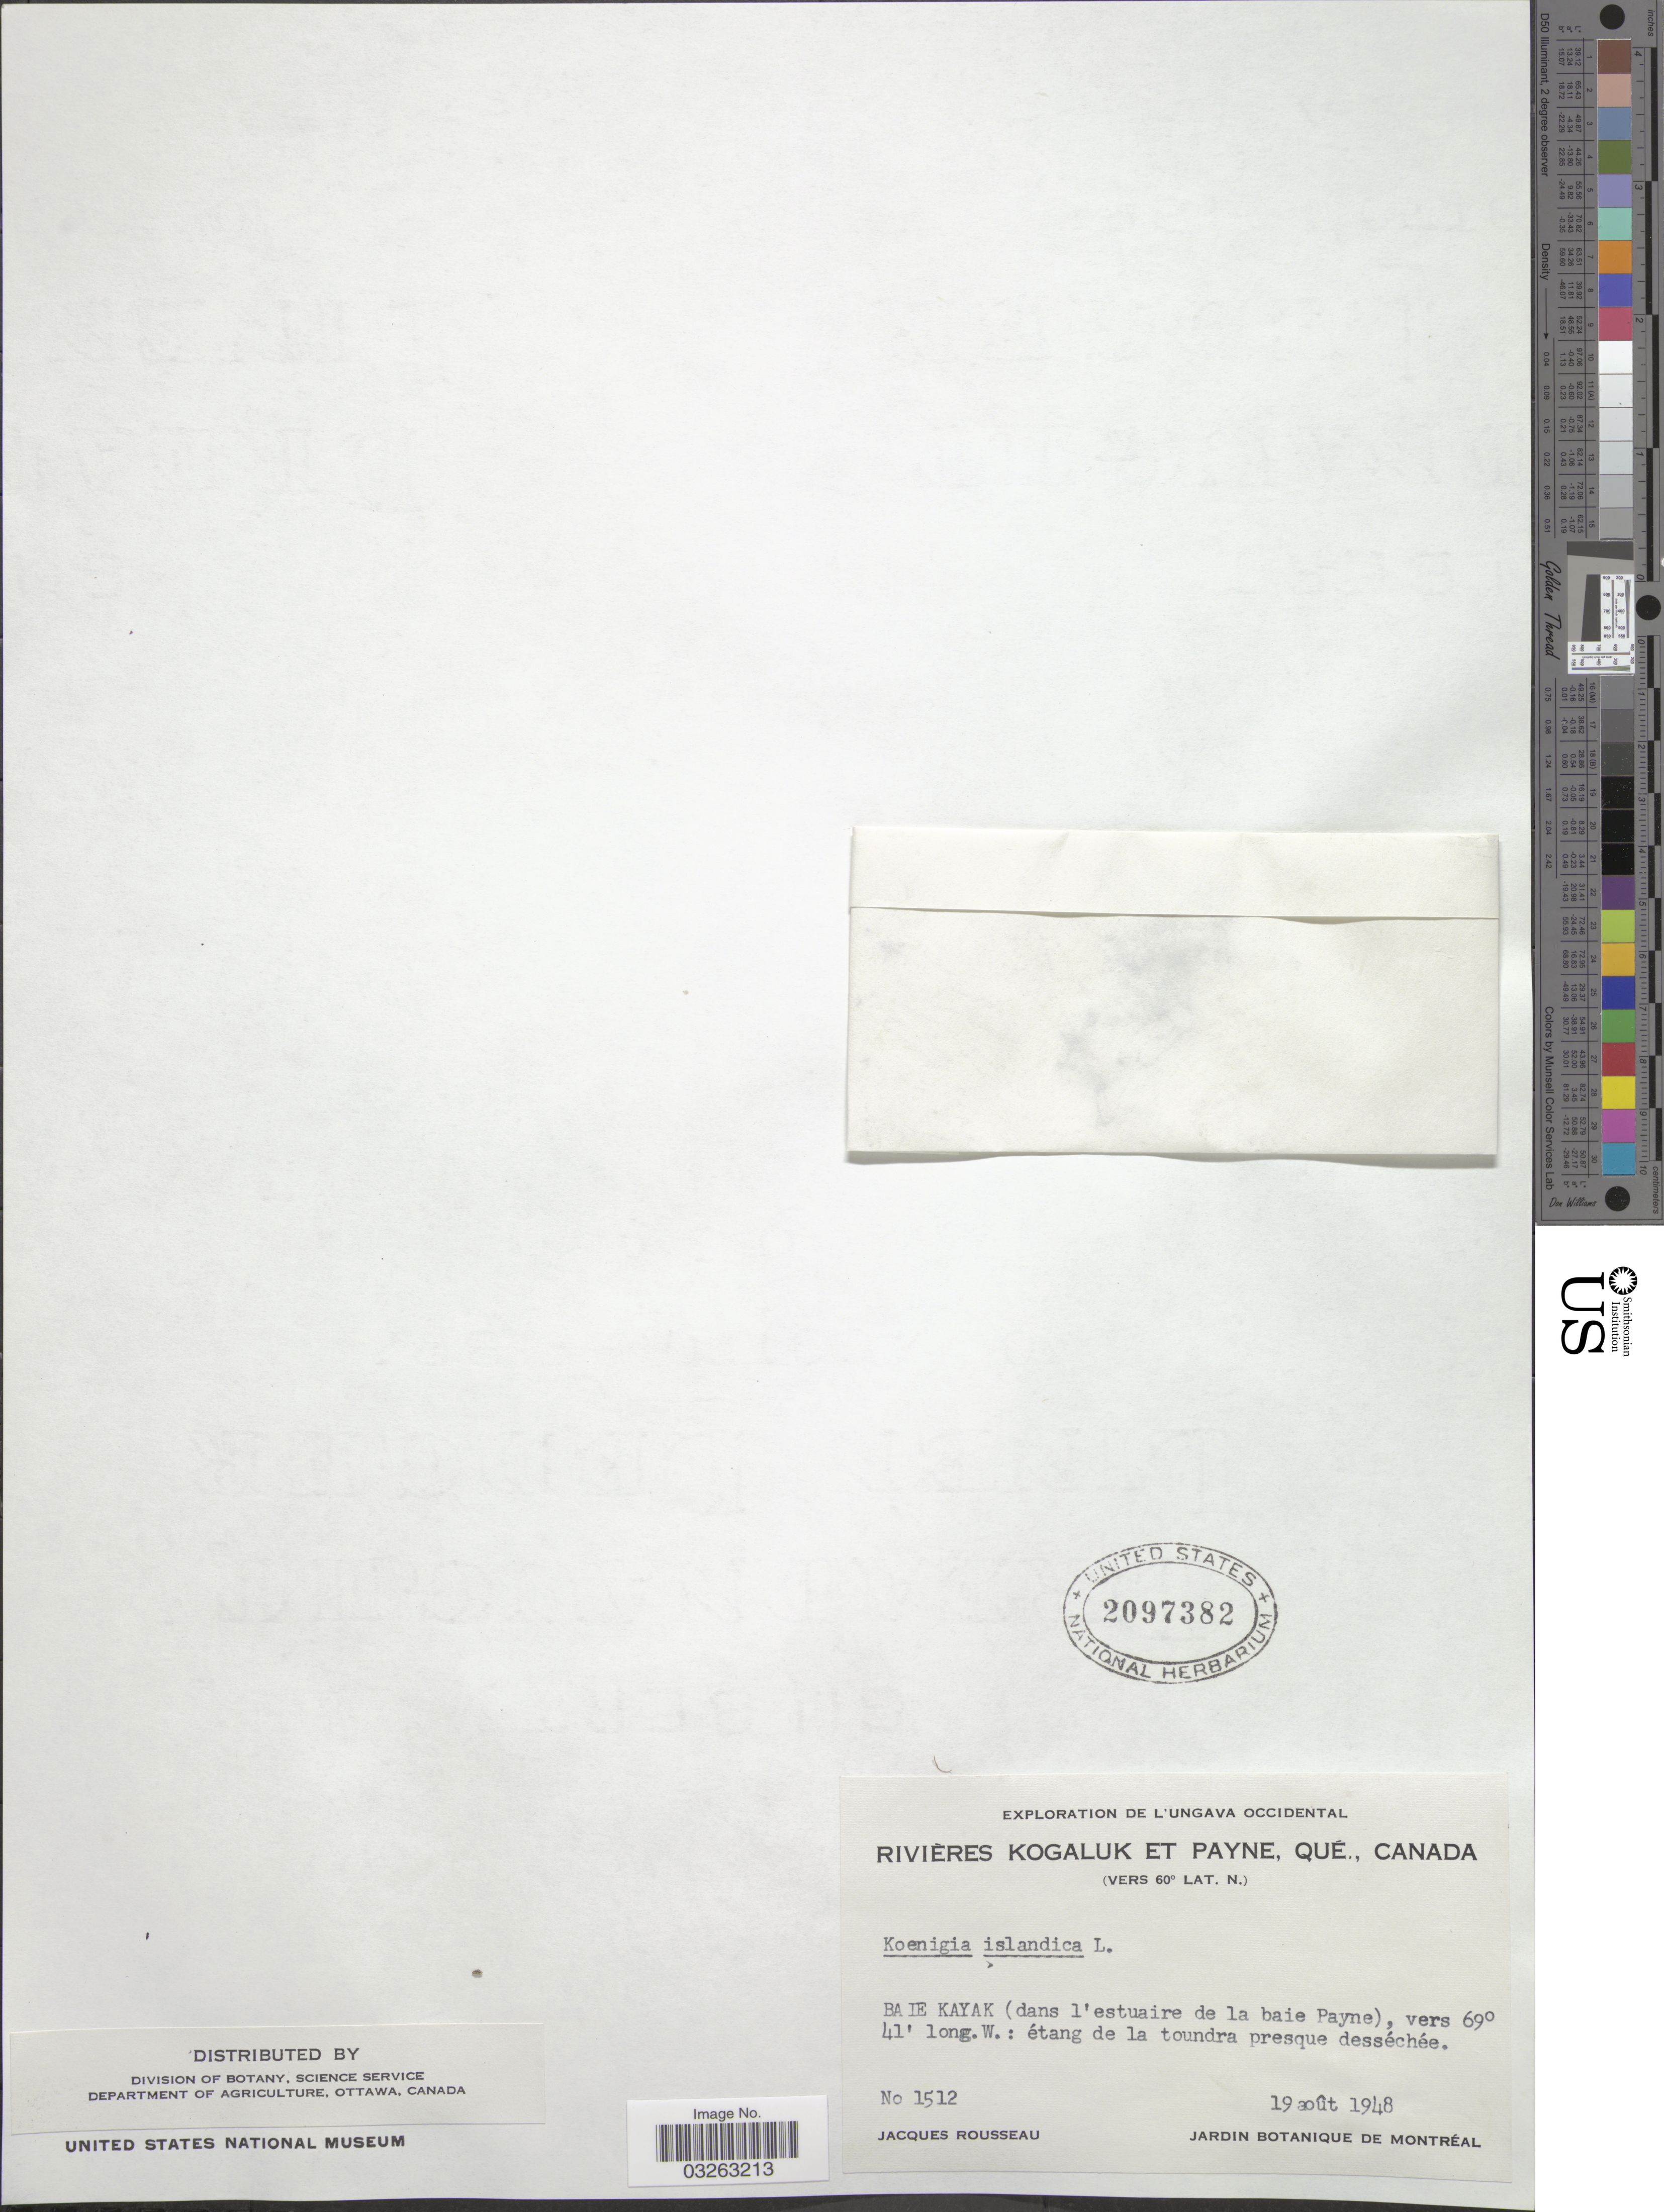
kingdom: Plantae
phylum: Tracheophyta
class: Magnoliopsida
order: Caryophyllales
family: Polygonaceae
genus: Koenigia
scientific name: Koenigia islandica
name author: L.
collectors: J. Rousseau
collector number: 1512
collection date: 1948-08-19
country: Canada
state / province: Quebec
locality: L' Ungava Occidental [unsure placement]. Riviéres Kogaluk Et Payne, Qué. Baie Kayak (dans l' estuaire de la baie Payne). Étang de la toundra presque desséchée.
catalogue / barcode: US 2097382